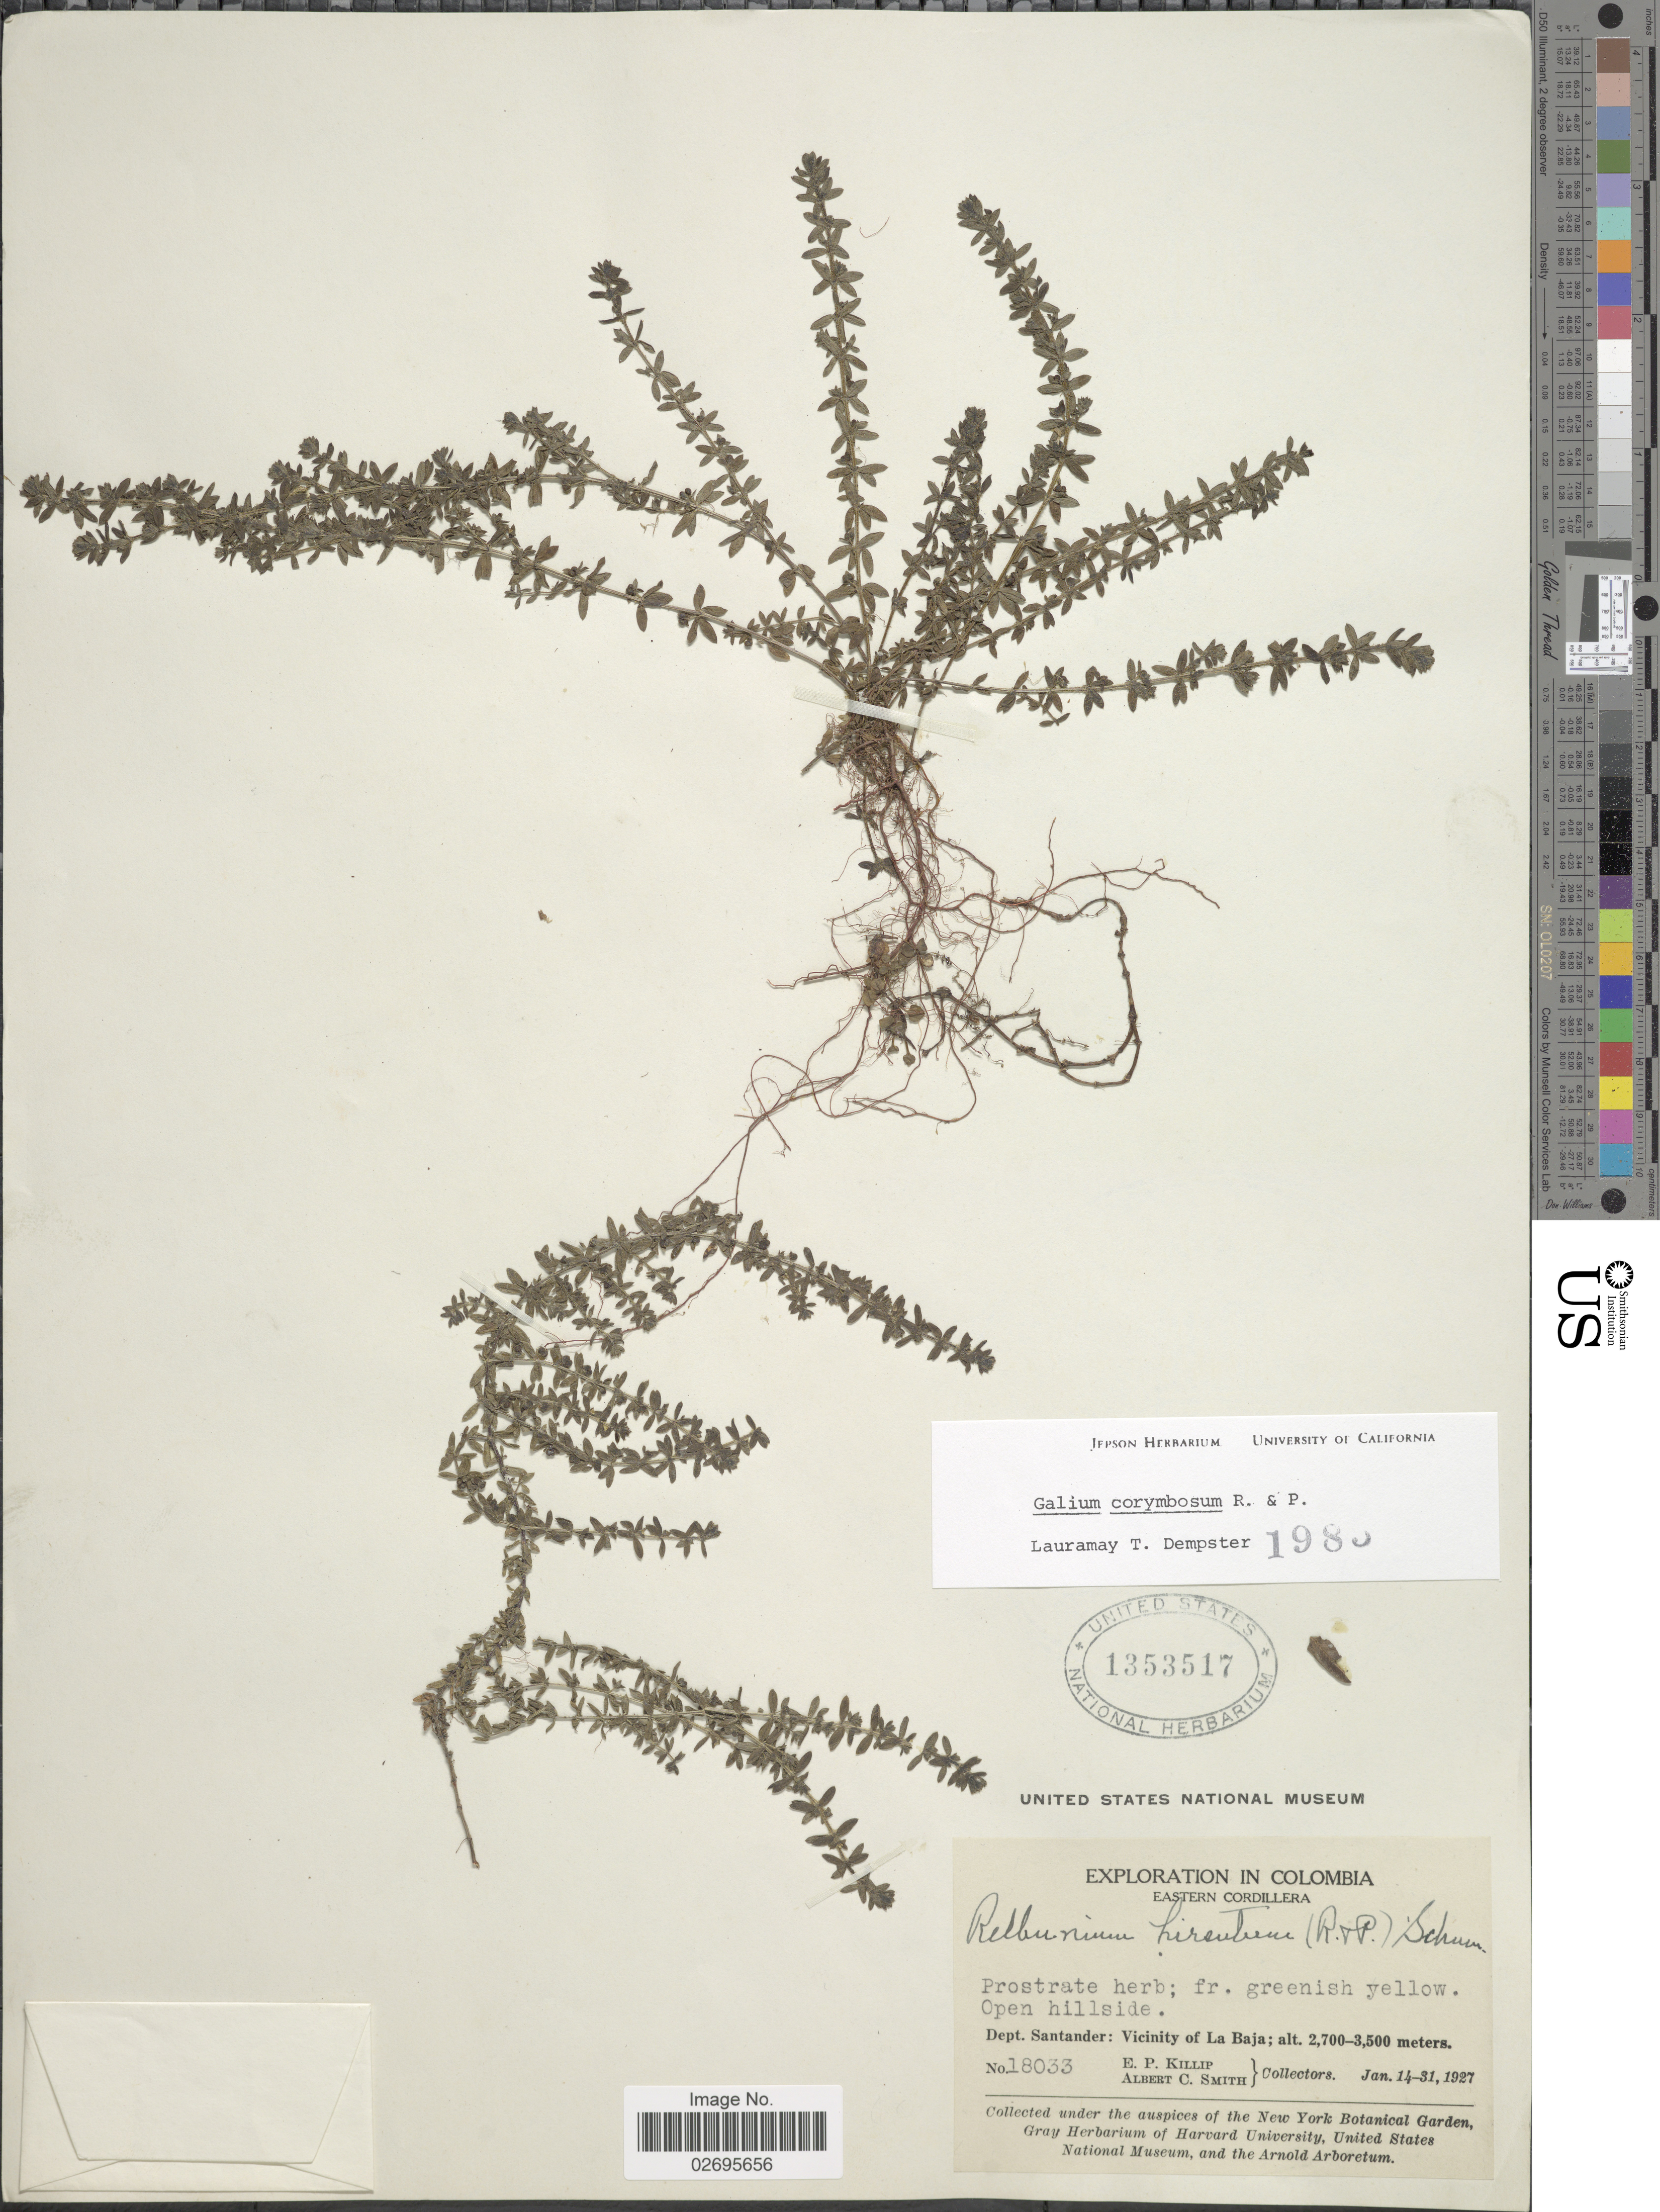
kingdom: Plantae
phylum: Tracheophyta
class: Magnoliopsida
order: Gentianales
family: Rubiaceae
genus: Galium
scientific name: Galium corymbosum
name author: Ruiz & Pav.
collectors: E. P. Killip & A. C. Smith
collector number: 18033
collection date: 1927-01-14/1927-01-31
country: Colombia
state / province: Santander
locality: Eastern Cordillera, Dept. Santander: Vicinity of La Baja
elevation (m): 2700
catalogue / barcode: US 1353517